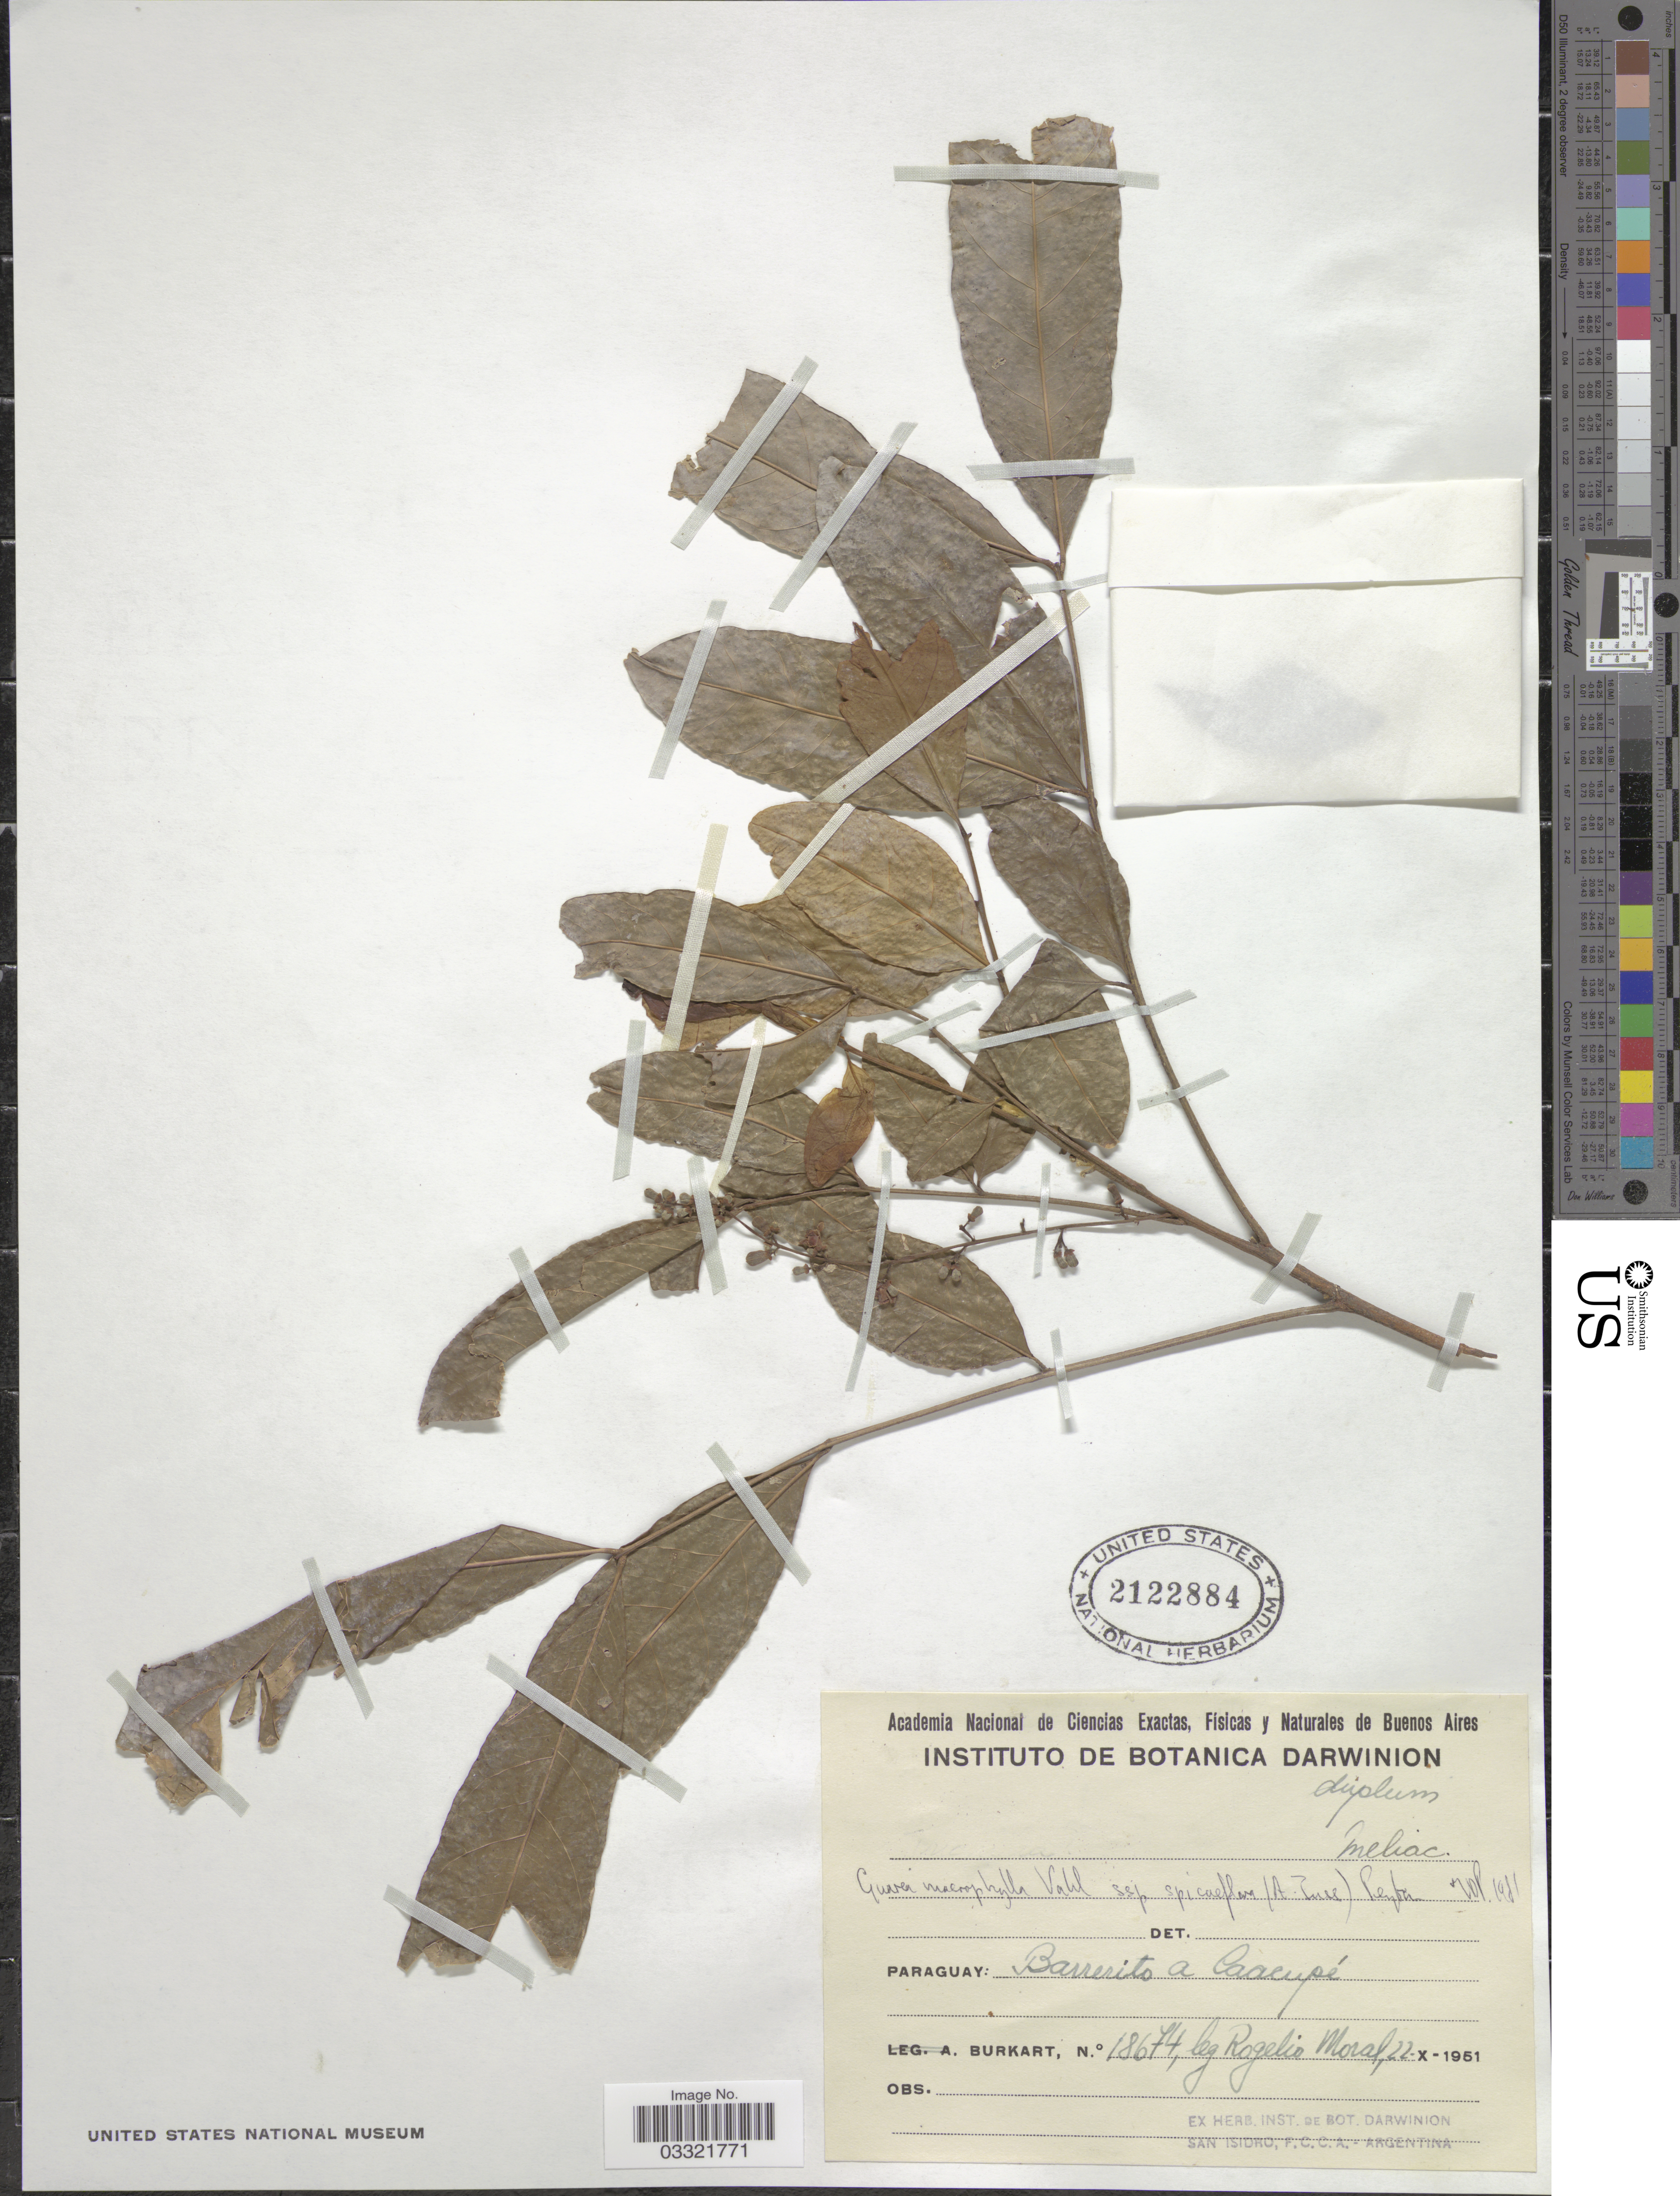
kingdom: Plantae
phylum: Tracheophyta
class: Magnoliopsida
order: Sapindales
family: Meliaceae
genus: Guarea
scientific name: Guarea macrophylla subsp. spiciflora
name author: (A. Juss.) T.D. Penn.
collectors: R. Moral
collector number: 18674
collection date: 1951-10-22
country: Paraguay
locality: Barrerito a Caacupé.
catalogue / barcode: US 2122884